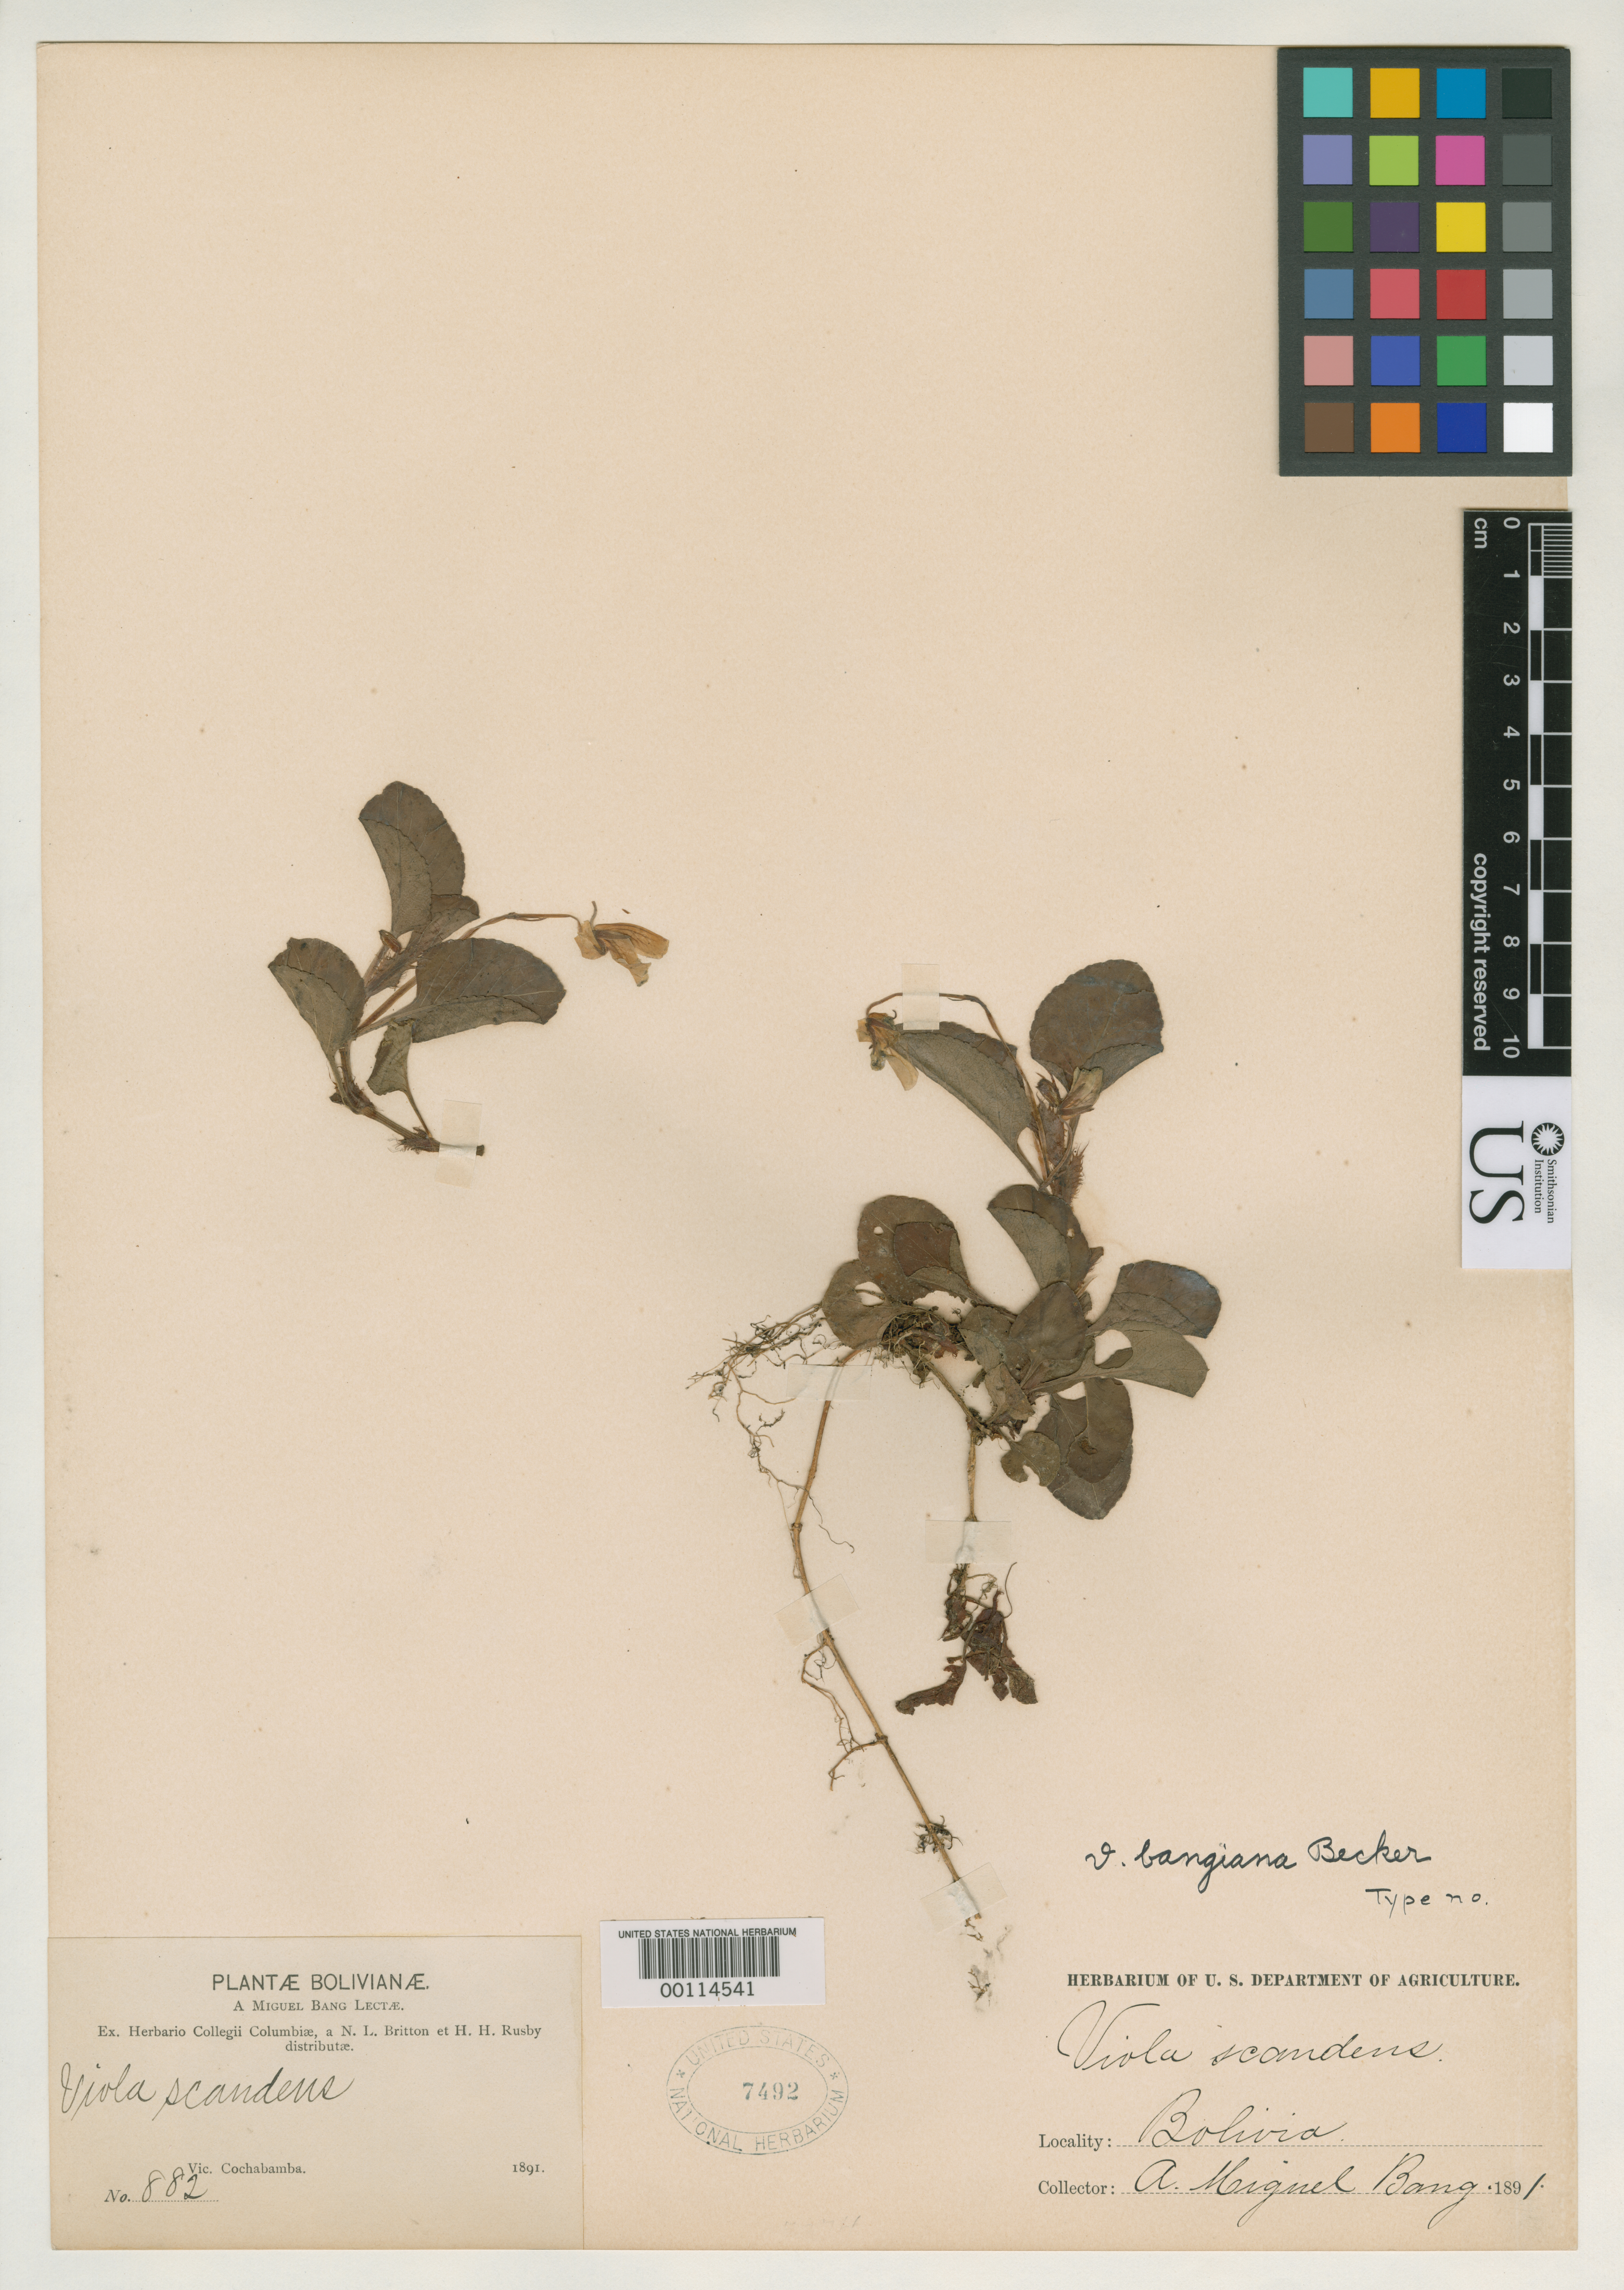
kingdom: Plantae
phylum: Tracheophyta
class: Magnoliopsida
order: Malpighiales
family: Violaceae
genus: Viola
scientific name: Viola bangiana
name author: W. Becker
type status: Type Collection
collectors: M. Bang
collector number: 882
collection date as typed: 1891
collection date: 1891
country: Bolivia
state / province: Cochabamba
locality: Vicinity Cochabamba.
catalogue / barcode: US 7492